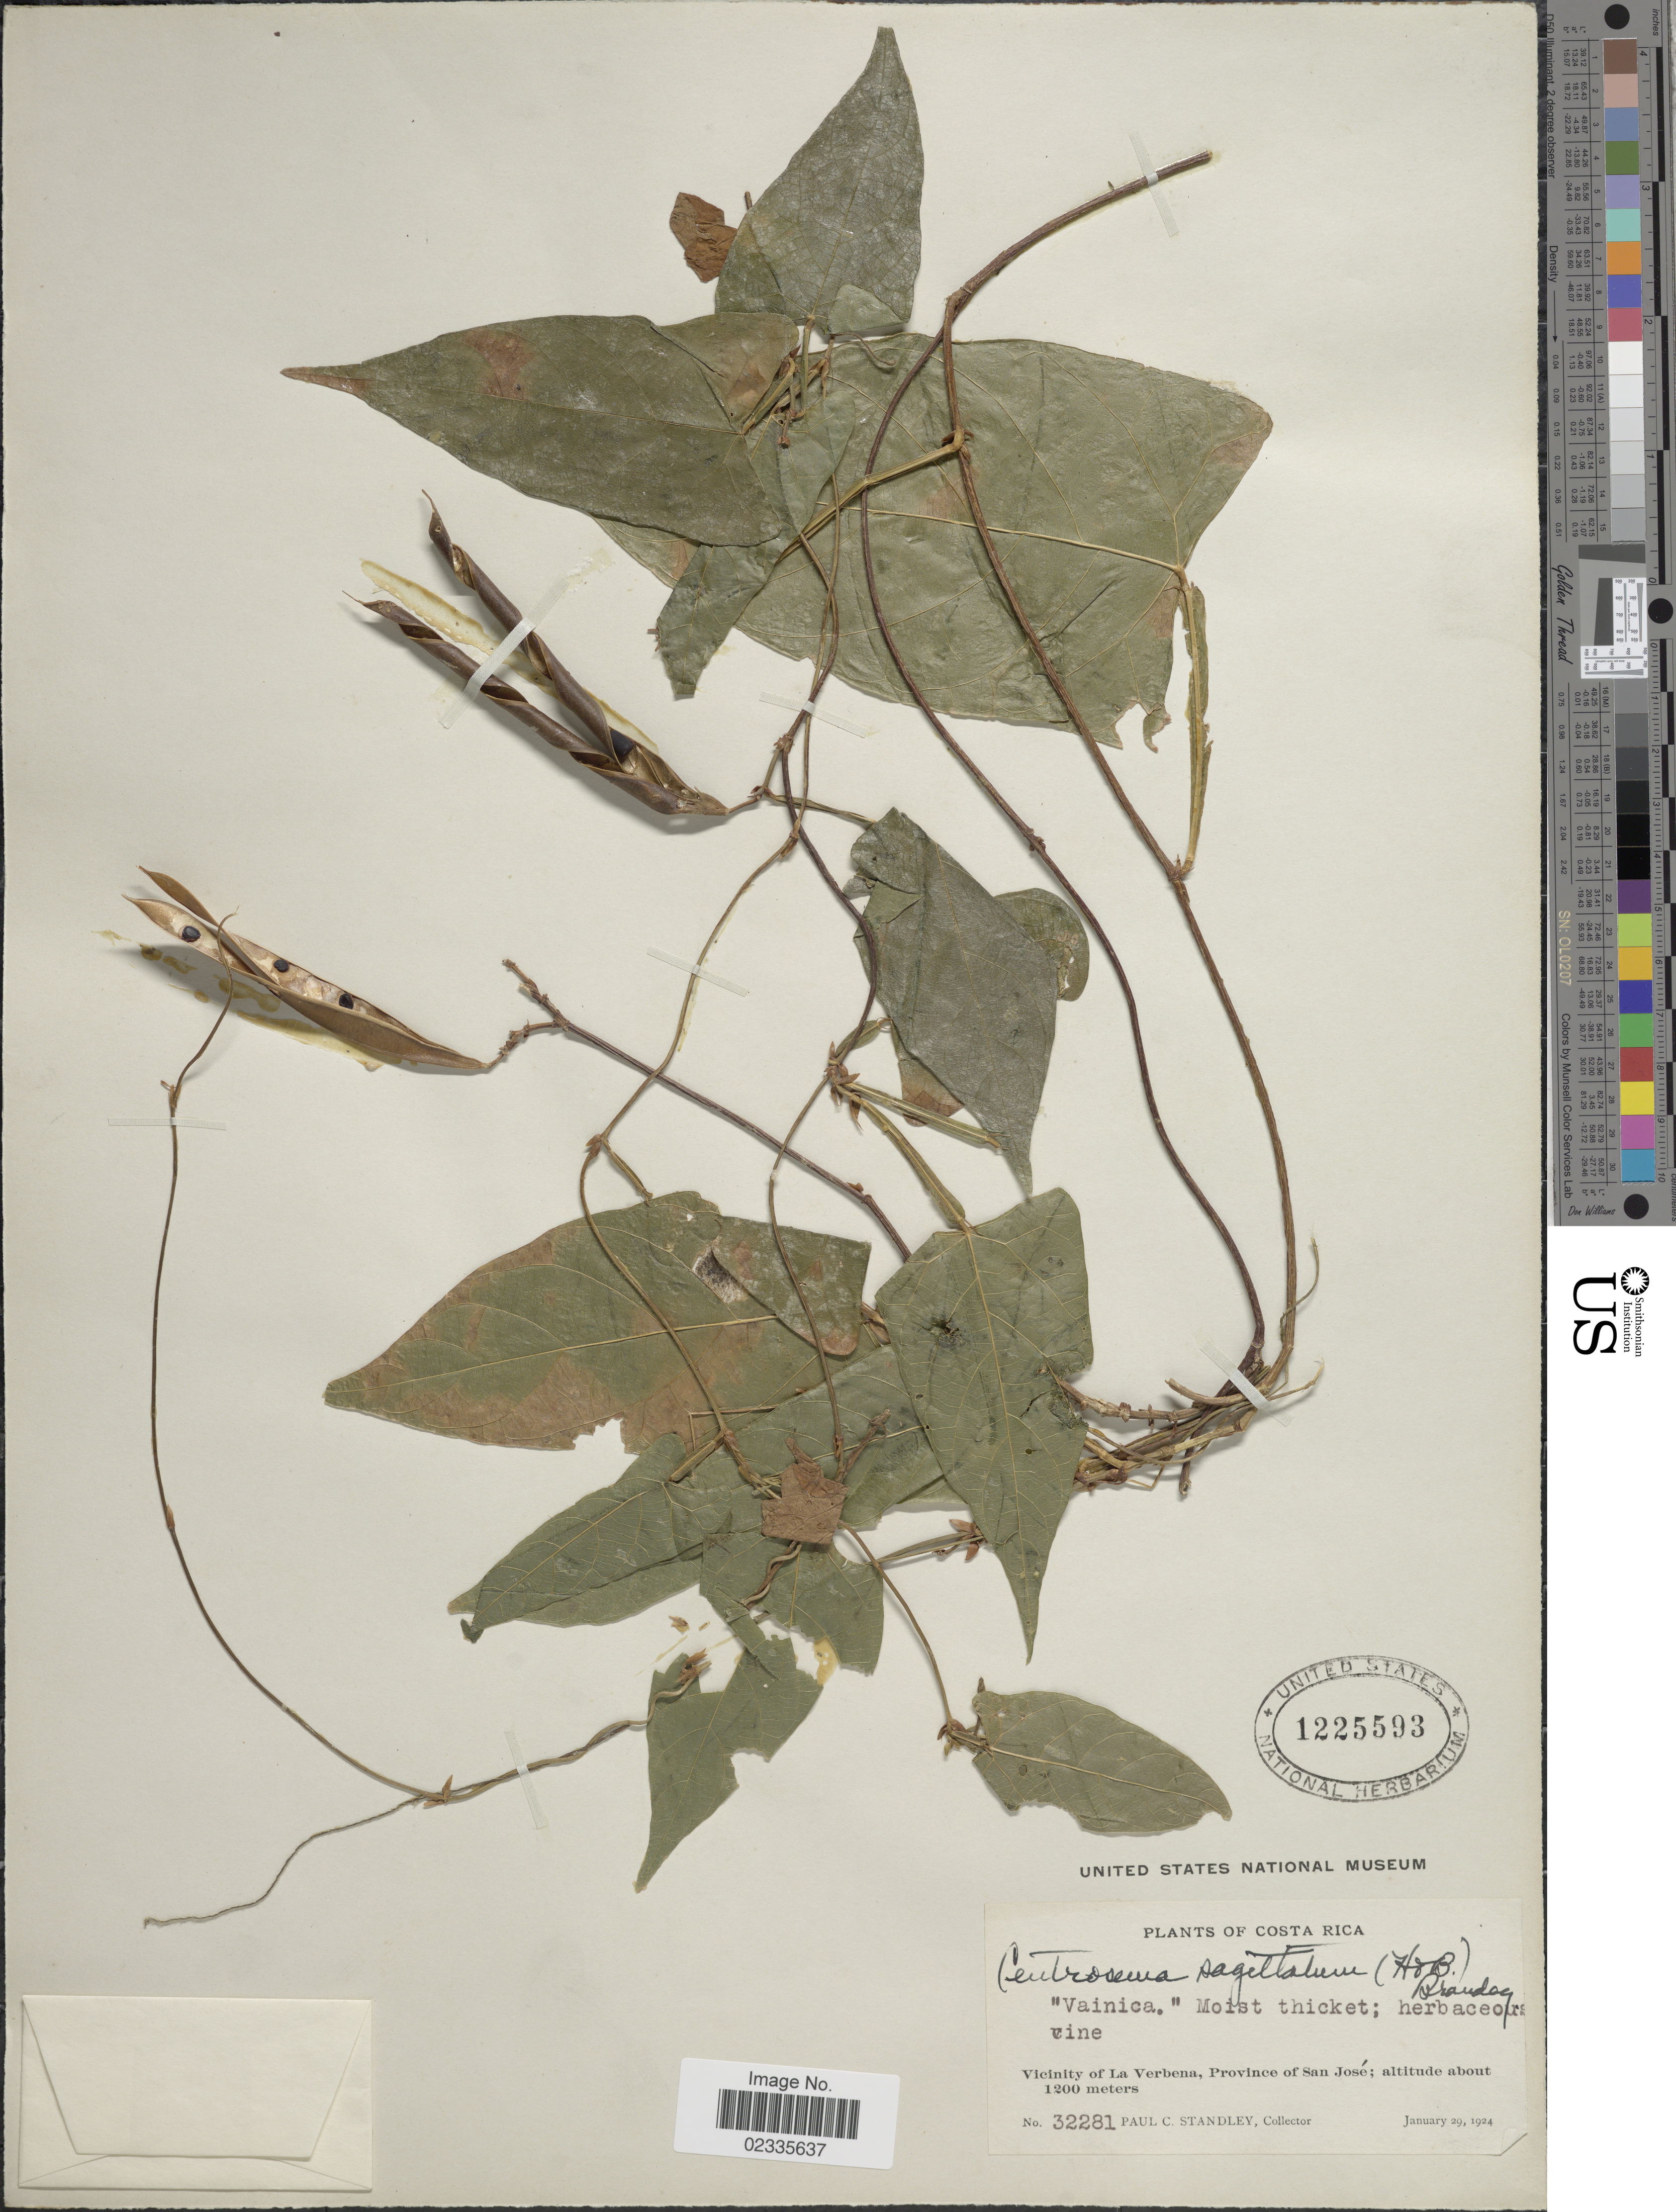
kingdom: Plantae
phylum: Tracheophyta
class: Magnoliopsida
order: Fabales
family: Fabaceae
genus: Centrosema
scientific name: Centrosema sagittata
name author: (Kunth) Rose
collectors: P. C. Standley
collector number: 32281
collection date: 1924-01-29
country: Costa Rica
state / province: San José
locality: Vicinity of La Verbena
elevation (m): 1200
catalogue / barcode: US 1225593